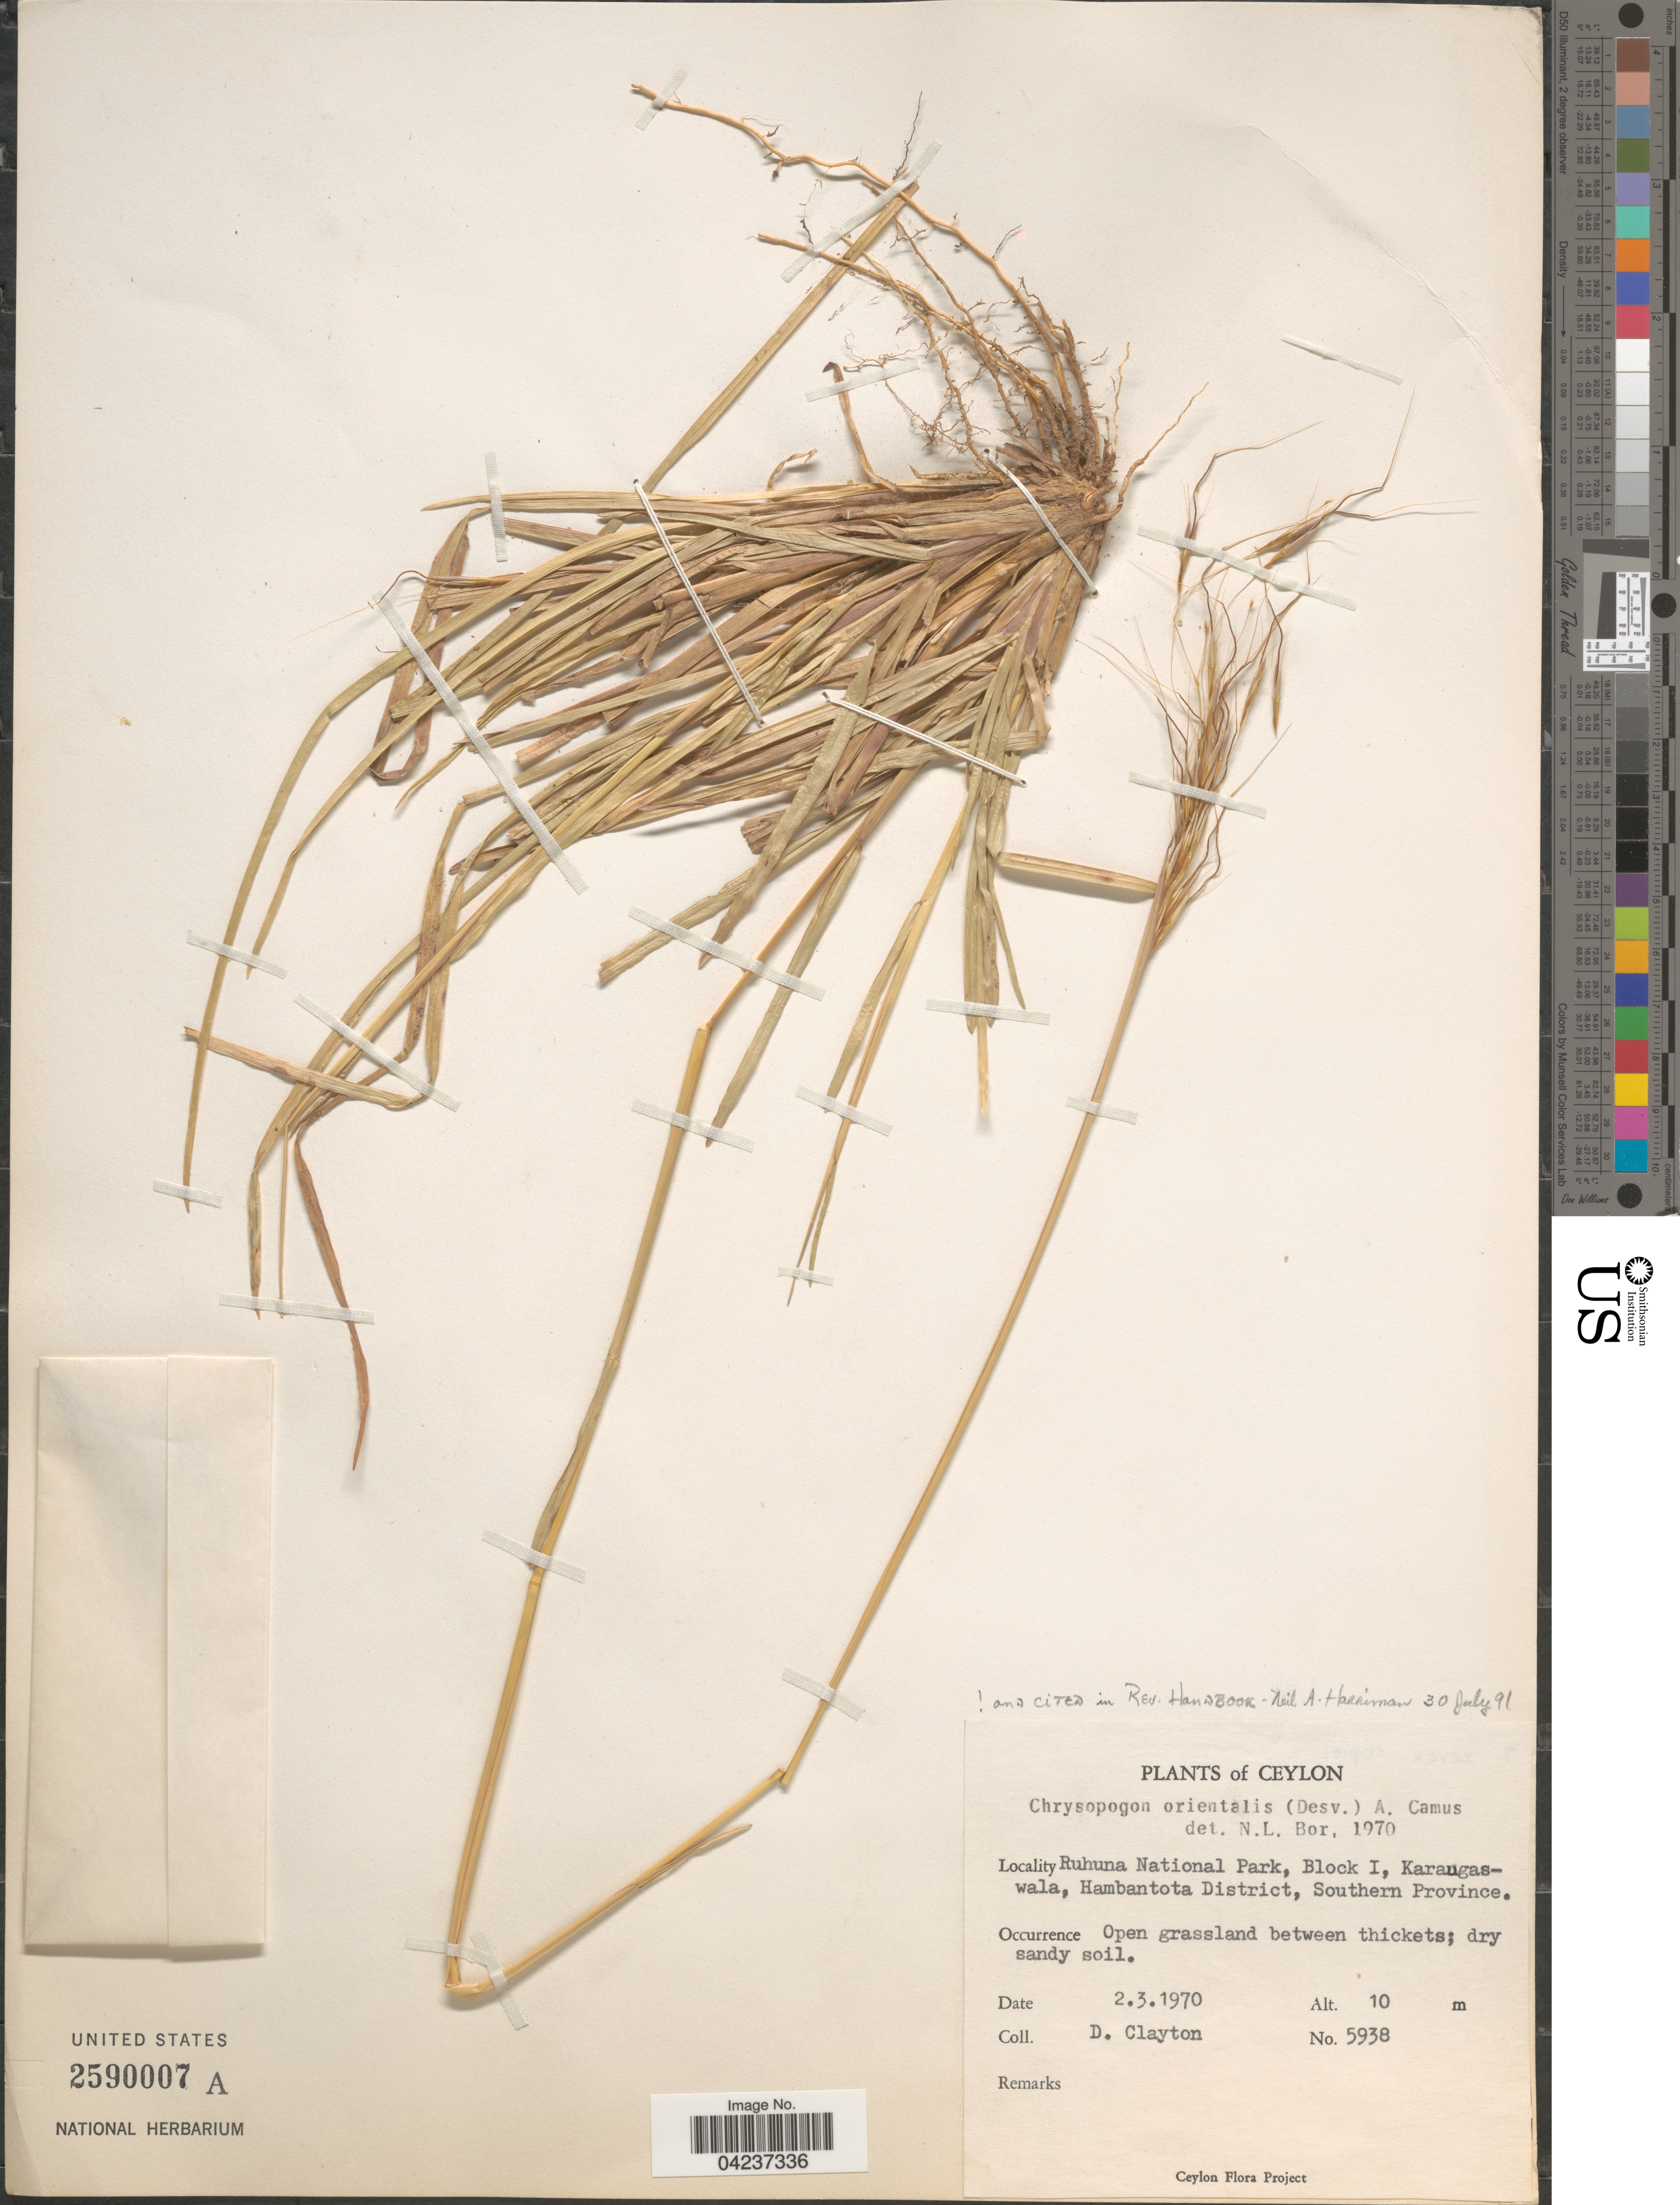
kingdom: Plantae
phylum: Tracheophyta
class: Liliopsida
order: Poales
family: Poaceae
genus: Chrysopogon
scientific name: Chrysopogon orientalis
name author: (Desv.) A. Camus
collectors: D. Clayton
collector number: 5938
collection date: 1970-03-02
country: Sri Lanka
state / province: Southern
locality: Ceylon. Ruhuna National Park, Block I, Karaugaswala, Hambantota District.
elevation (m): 10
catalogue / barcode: US 2590007A